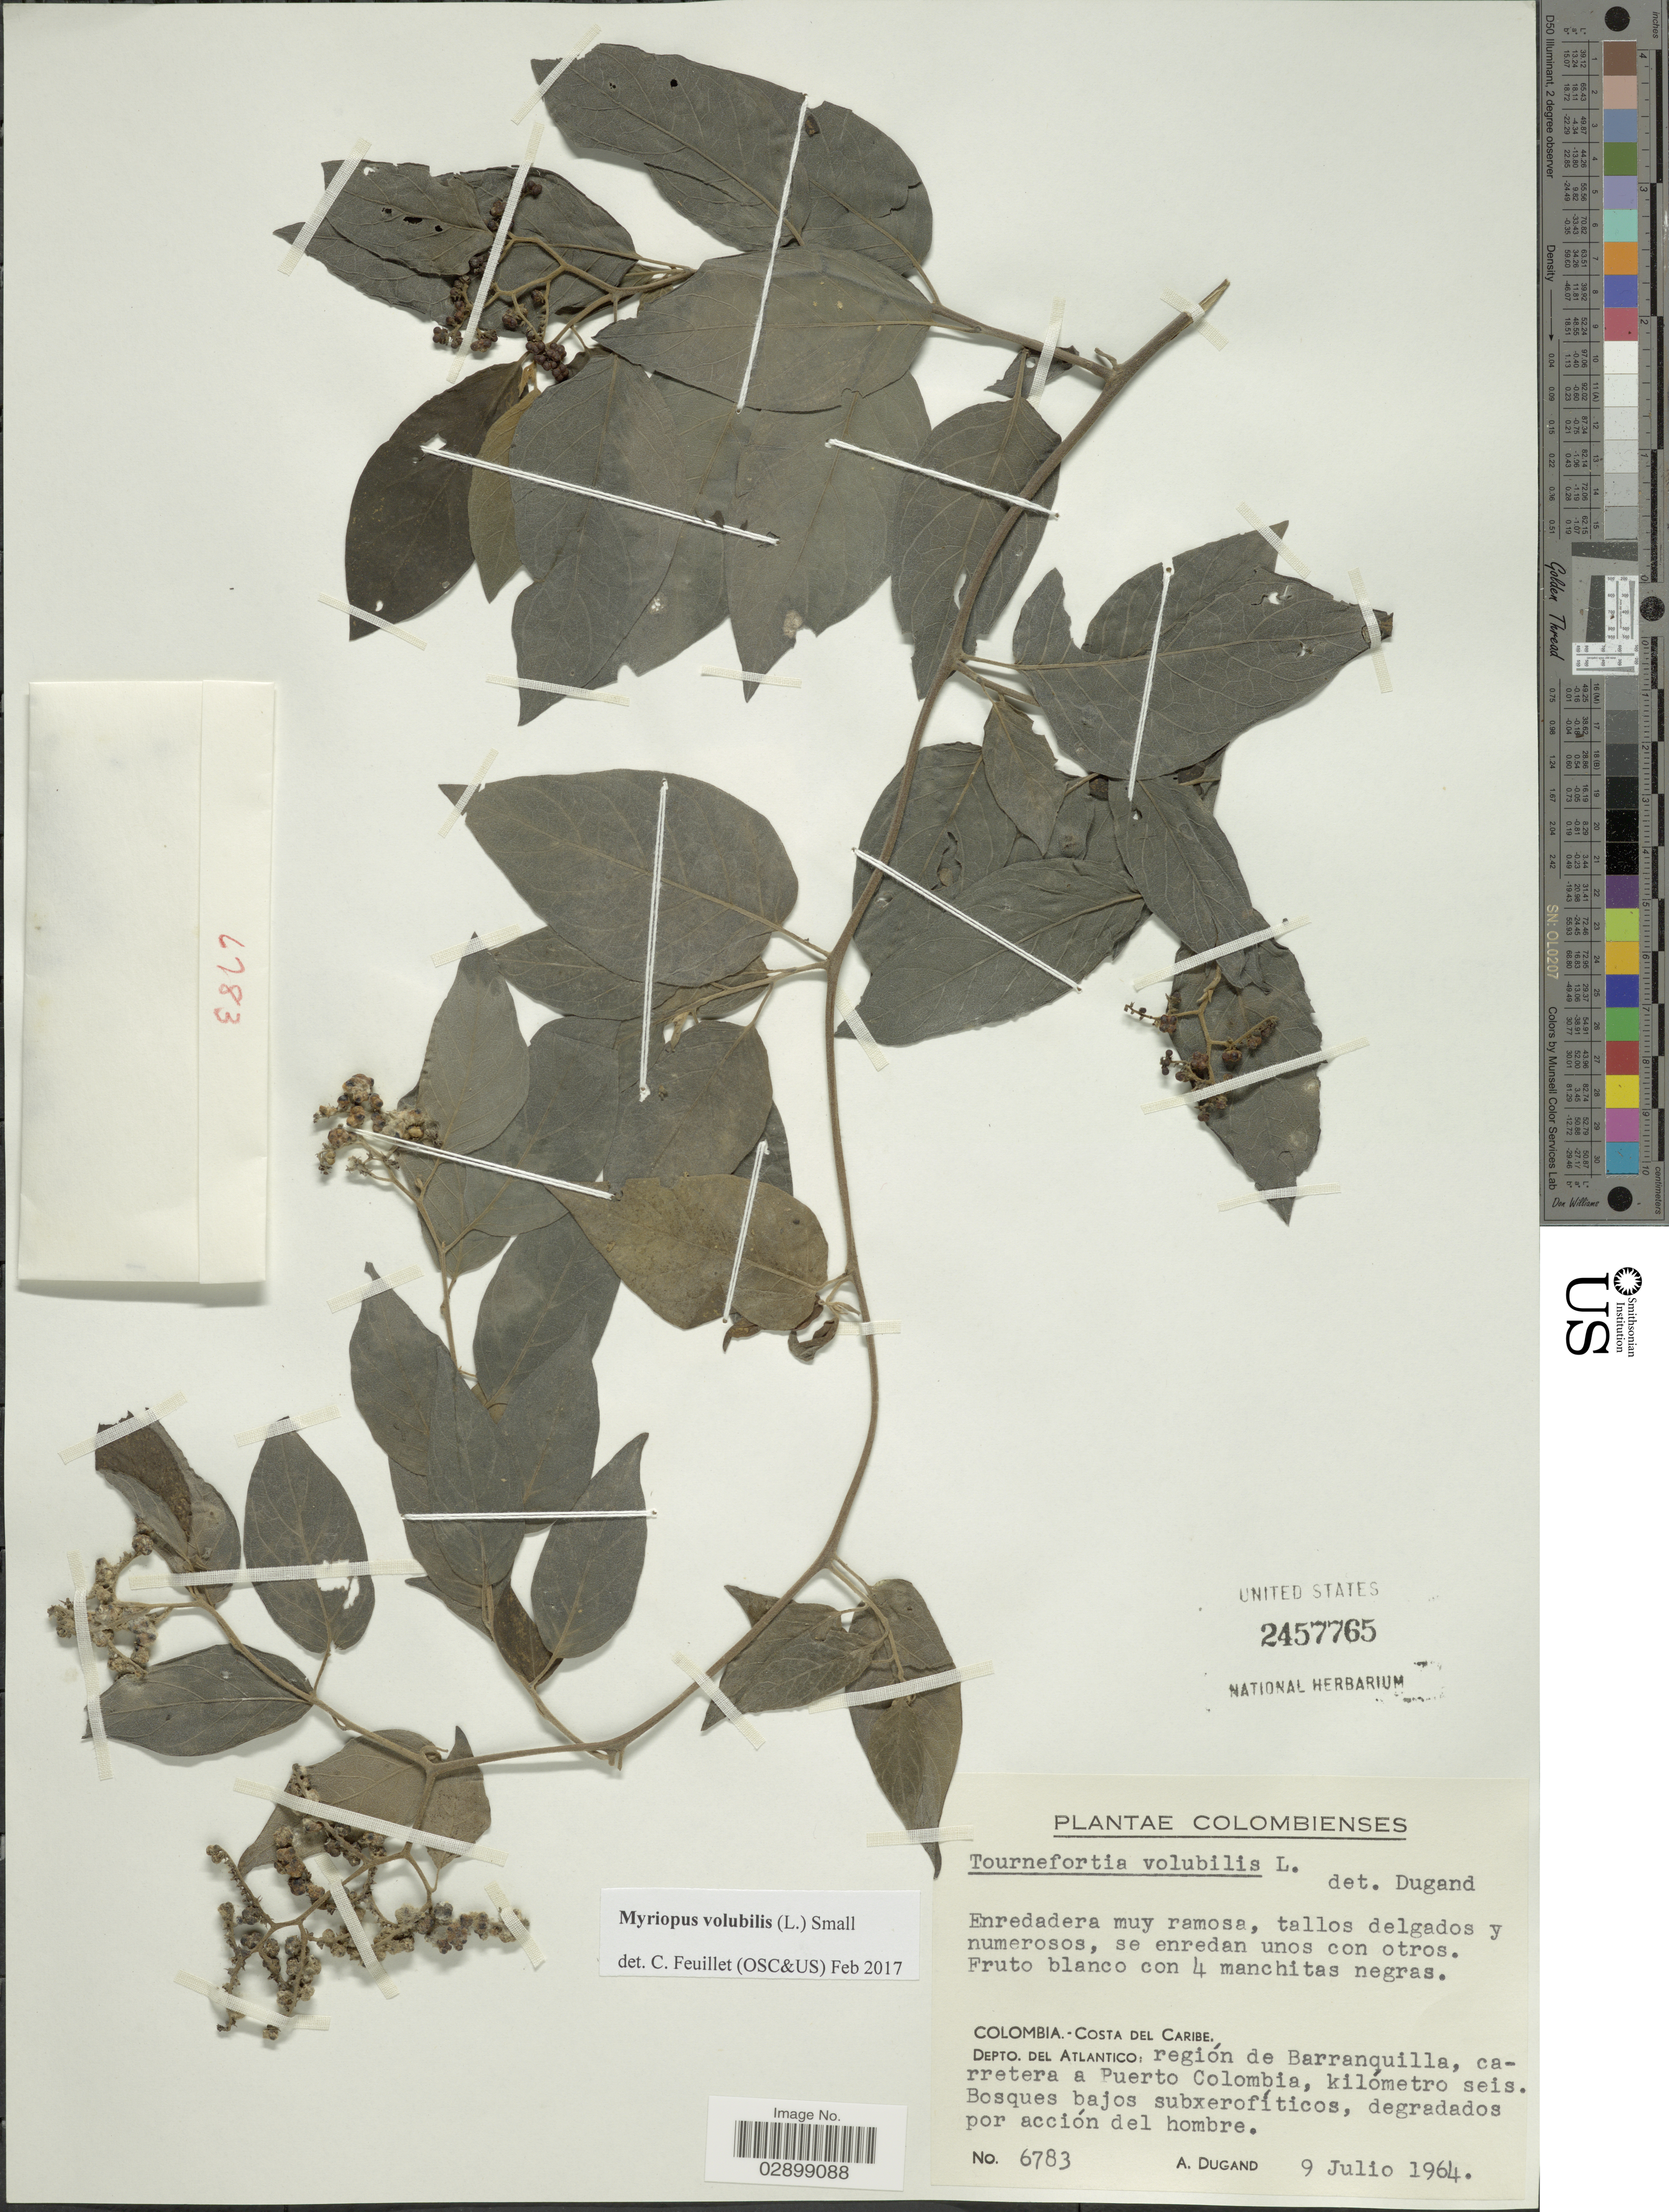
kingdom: Plantae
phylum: Tracheophyta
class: Magnoliopsida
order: Boraginales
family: Heliotropiaceae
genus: Myriopus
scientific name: Myriopus volubilis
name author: (L.) Small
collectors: A. Dugand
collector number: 6783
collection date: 1964-07-09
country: Colombia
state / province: Atlántico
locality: Costa del Caribe. Depto. del Atlantico: región de Barranquilla, carretera a Puerto Colombia, kilómetro seis.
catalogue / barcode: US 2457765